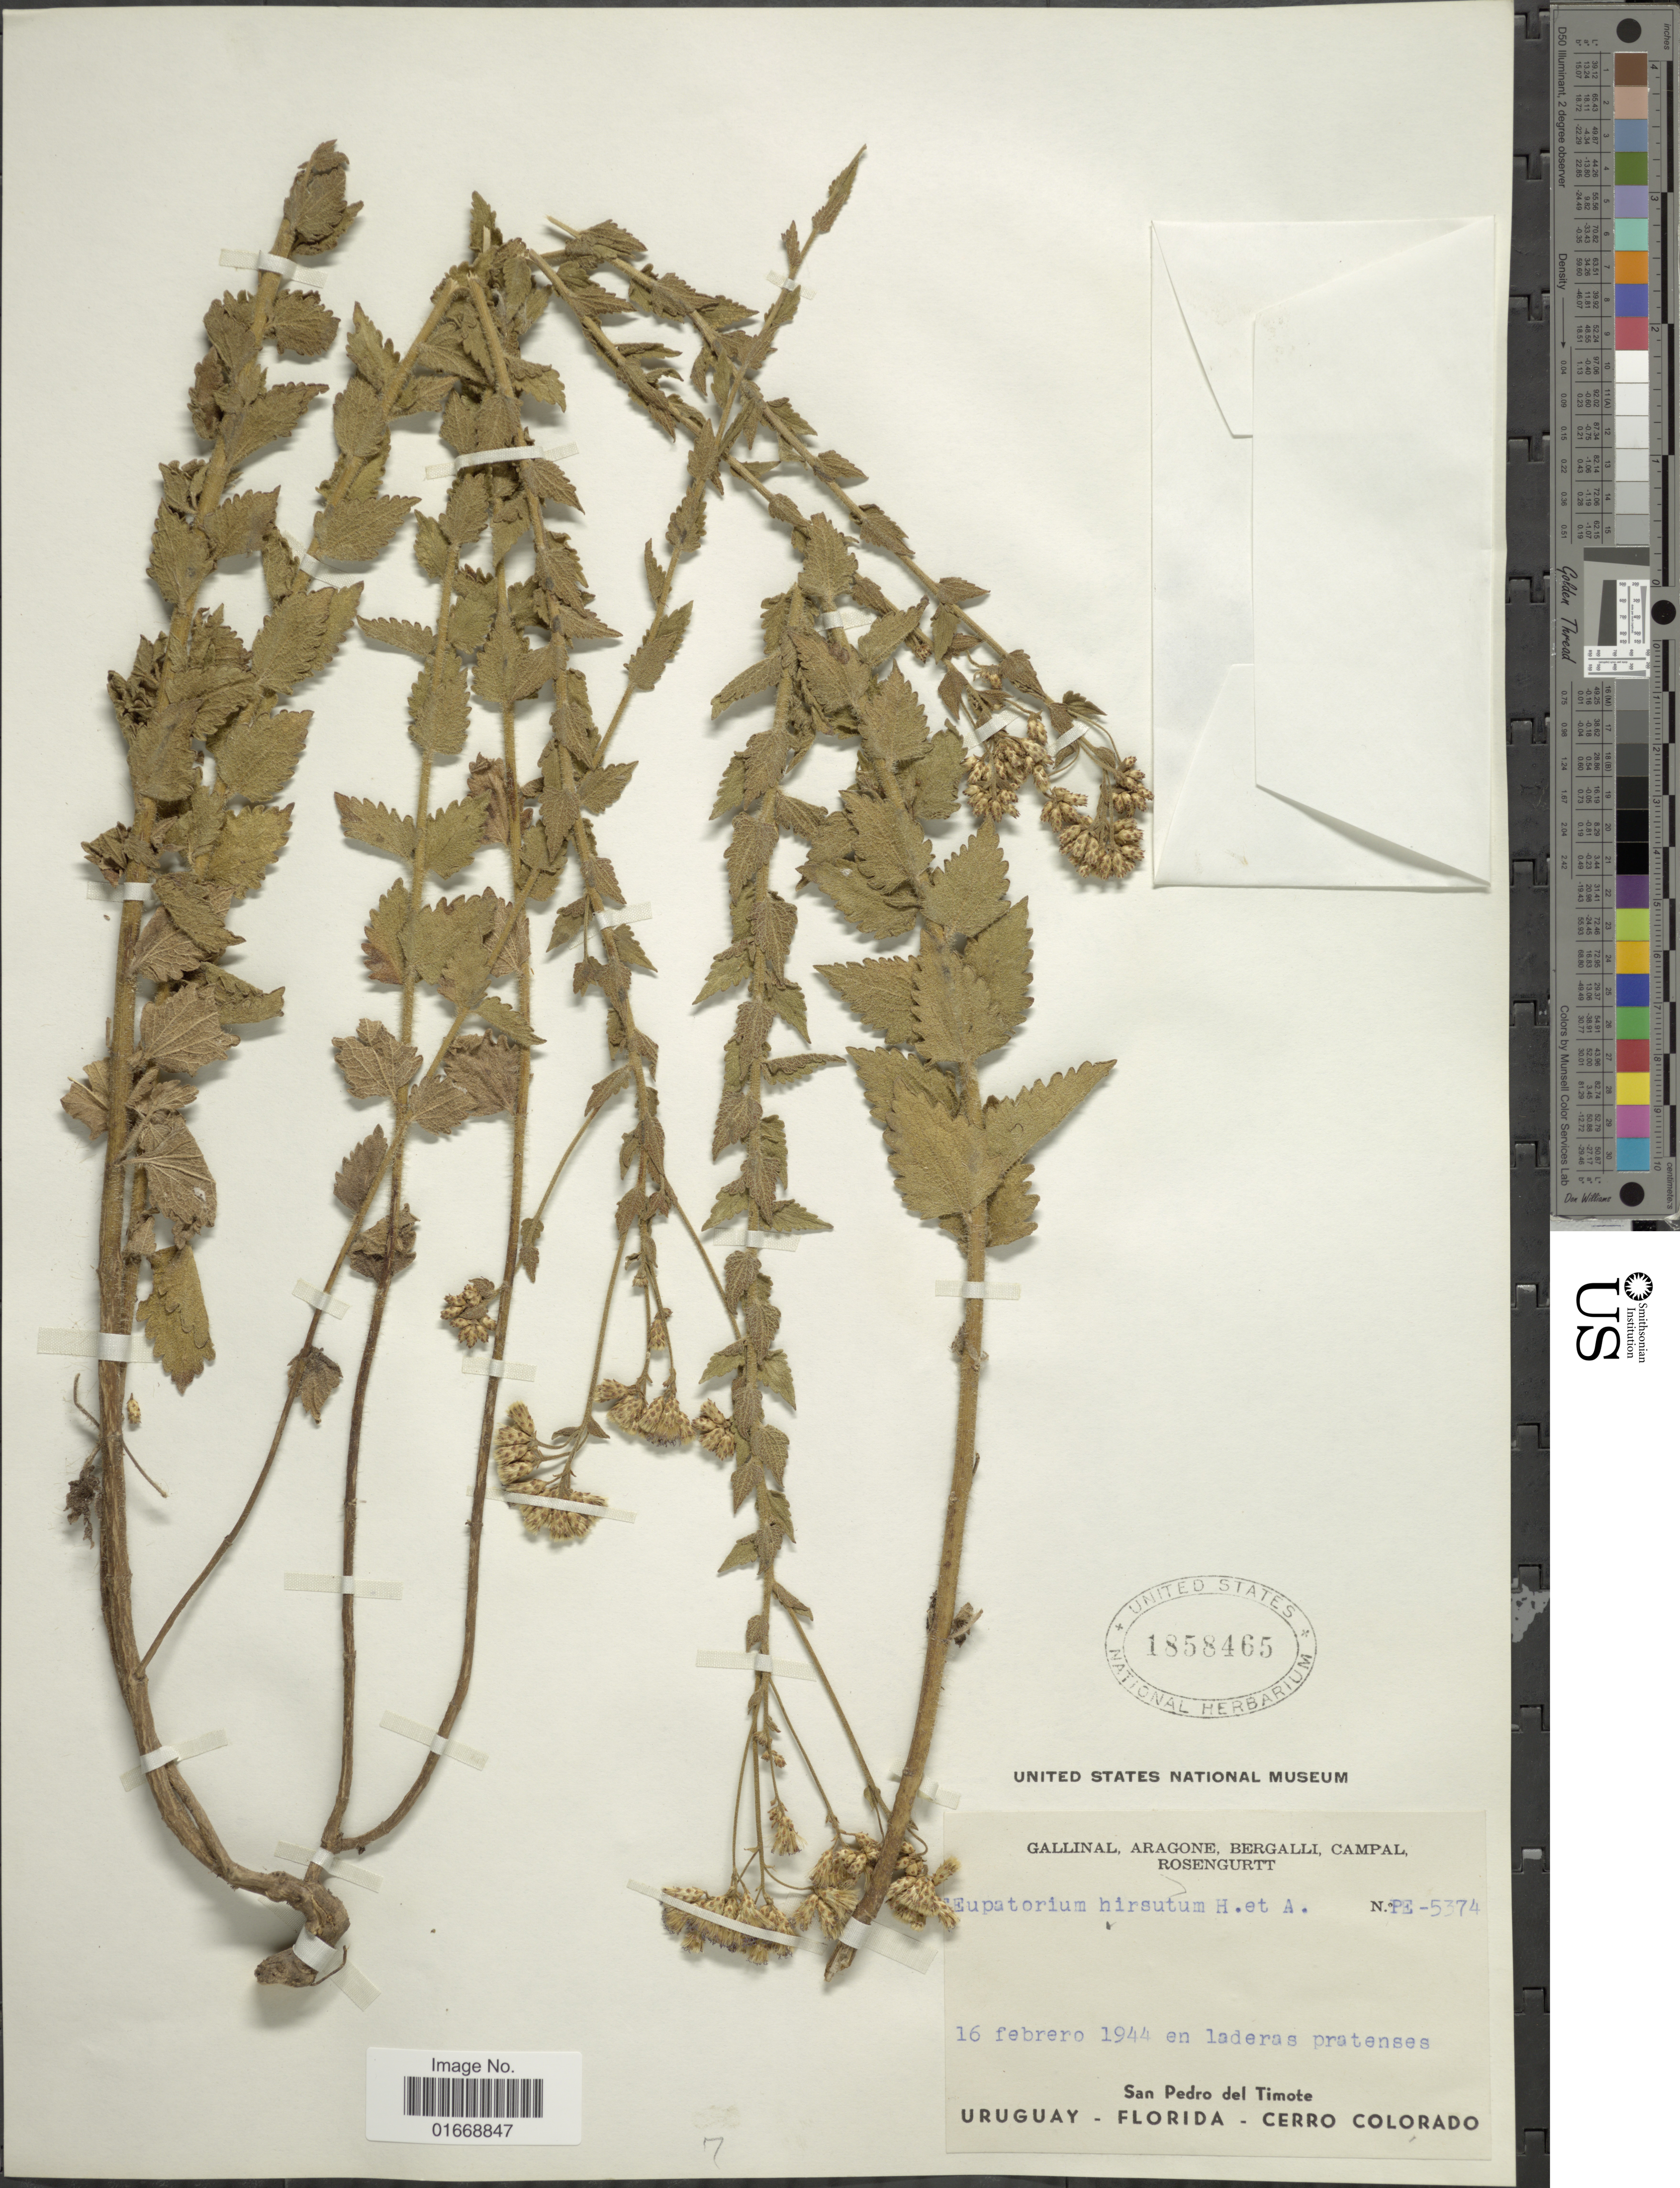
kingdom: Plantae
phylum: Tracheophyta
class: Magnoliopsida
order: Asterales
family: Asteraceae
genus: Chromolaena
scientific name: Chromolaena hirsuta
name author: (Hook. & Arn.) R.M. King & H. Rob.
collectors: -. Gallinal, -- Aragone, -- Bergalli, -- Campal & Rosengurtt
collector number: PE-5374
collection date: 1944-02-16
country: Uruguay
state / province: Florida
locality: San Pedro del Timote, Cerro Colorado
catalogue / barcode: US 1858465